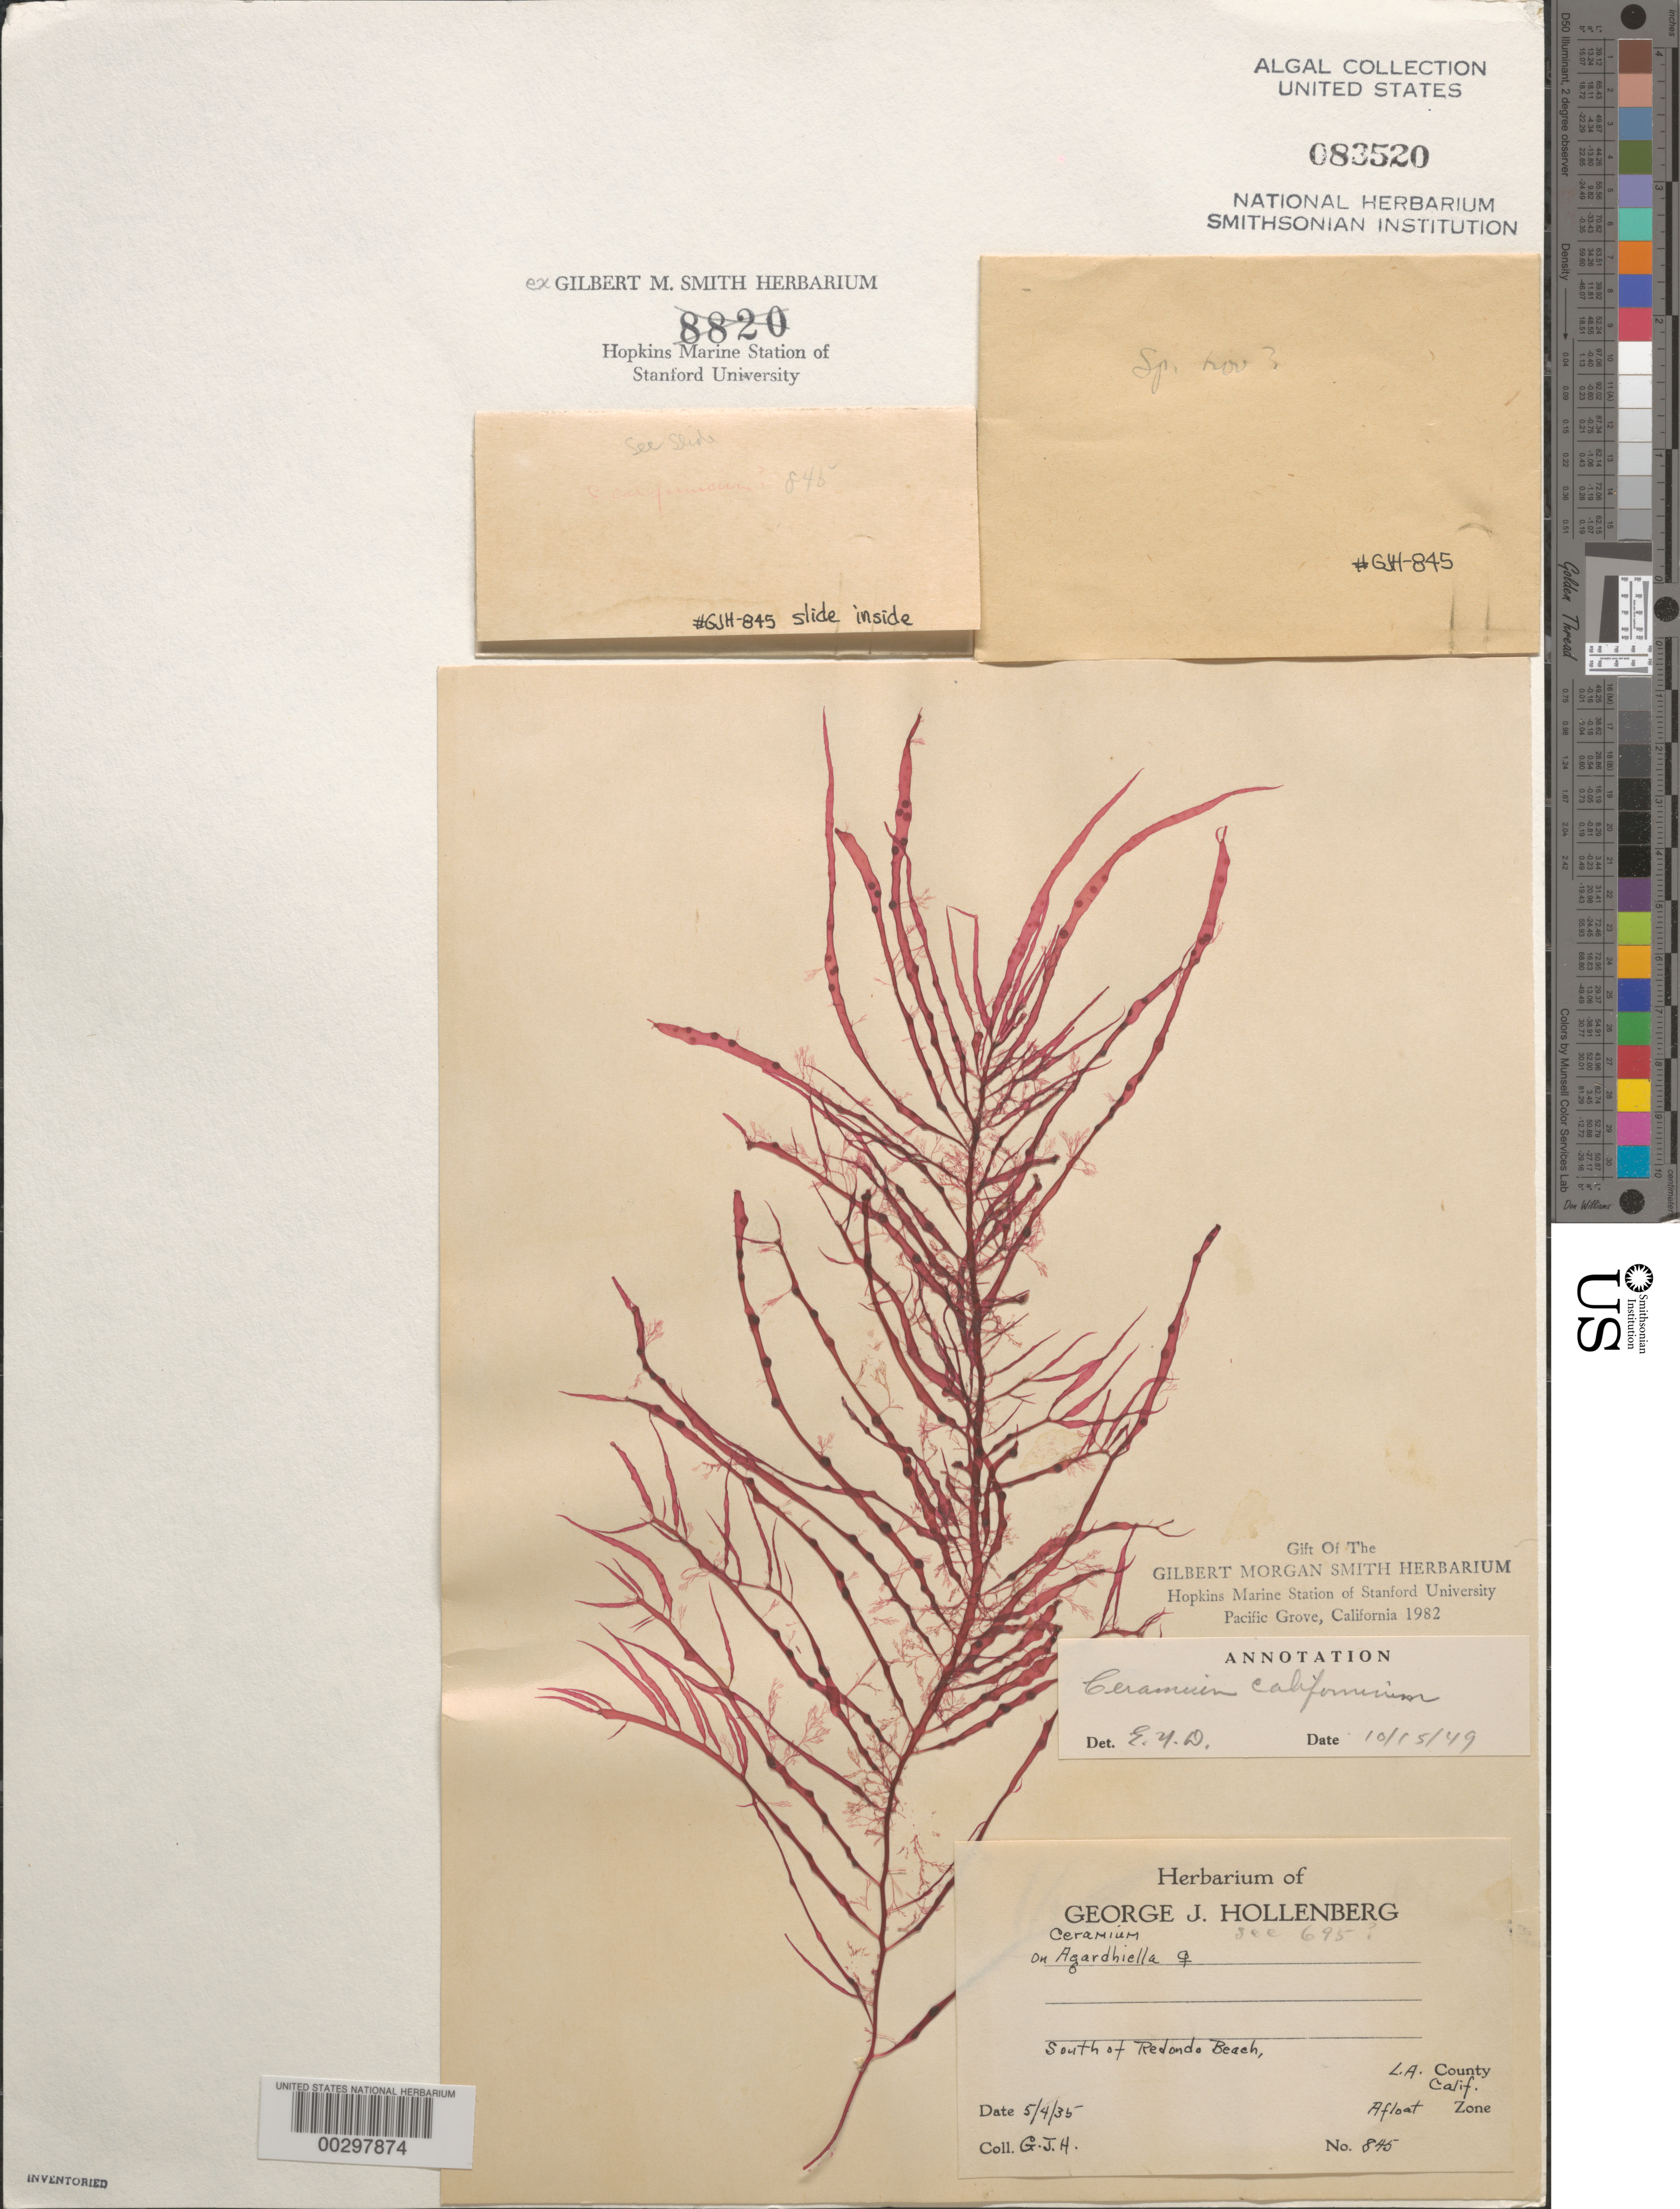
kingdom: Plantae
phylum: Rhodophyta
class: Florideophyceae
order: Ceramiales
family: Ceramiaceae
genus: Ceramium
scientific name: Ceramium californicum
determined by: Dawson, E. Y.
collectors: G. Hollenberg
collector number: GJH 845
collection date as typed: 04 May 1935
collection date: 1935-05-04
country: United States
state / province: California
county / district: Los Angeles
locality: South of Redondo Beach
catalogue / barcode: US 83520